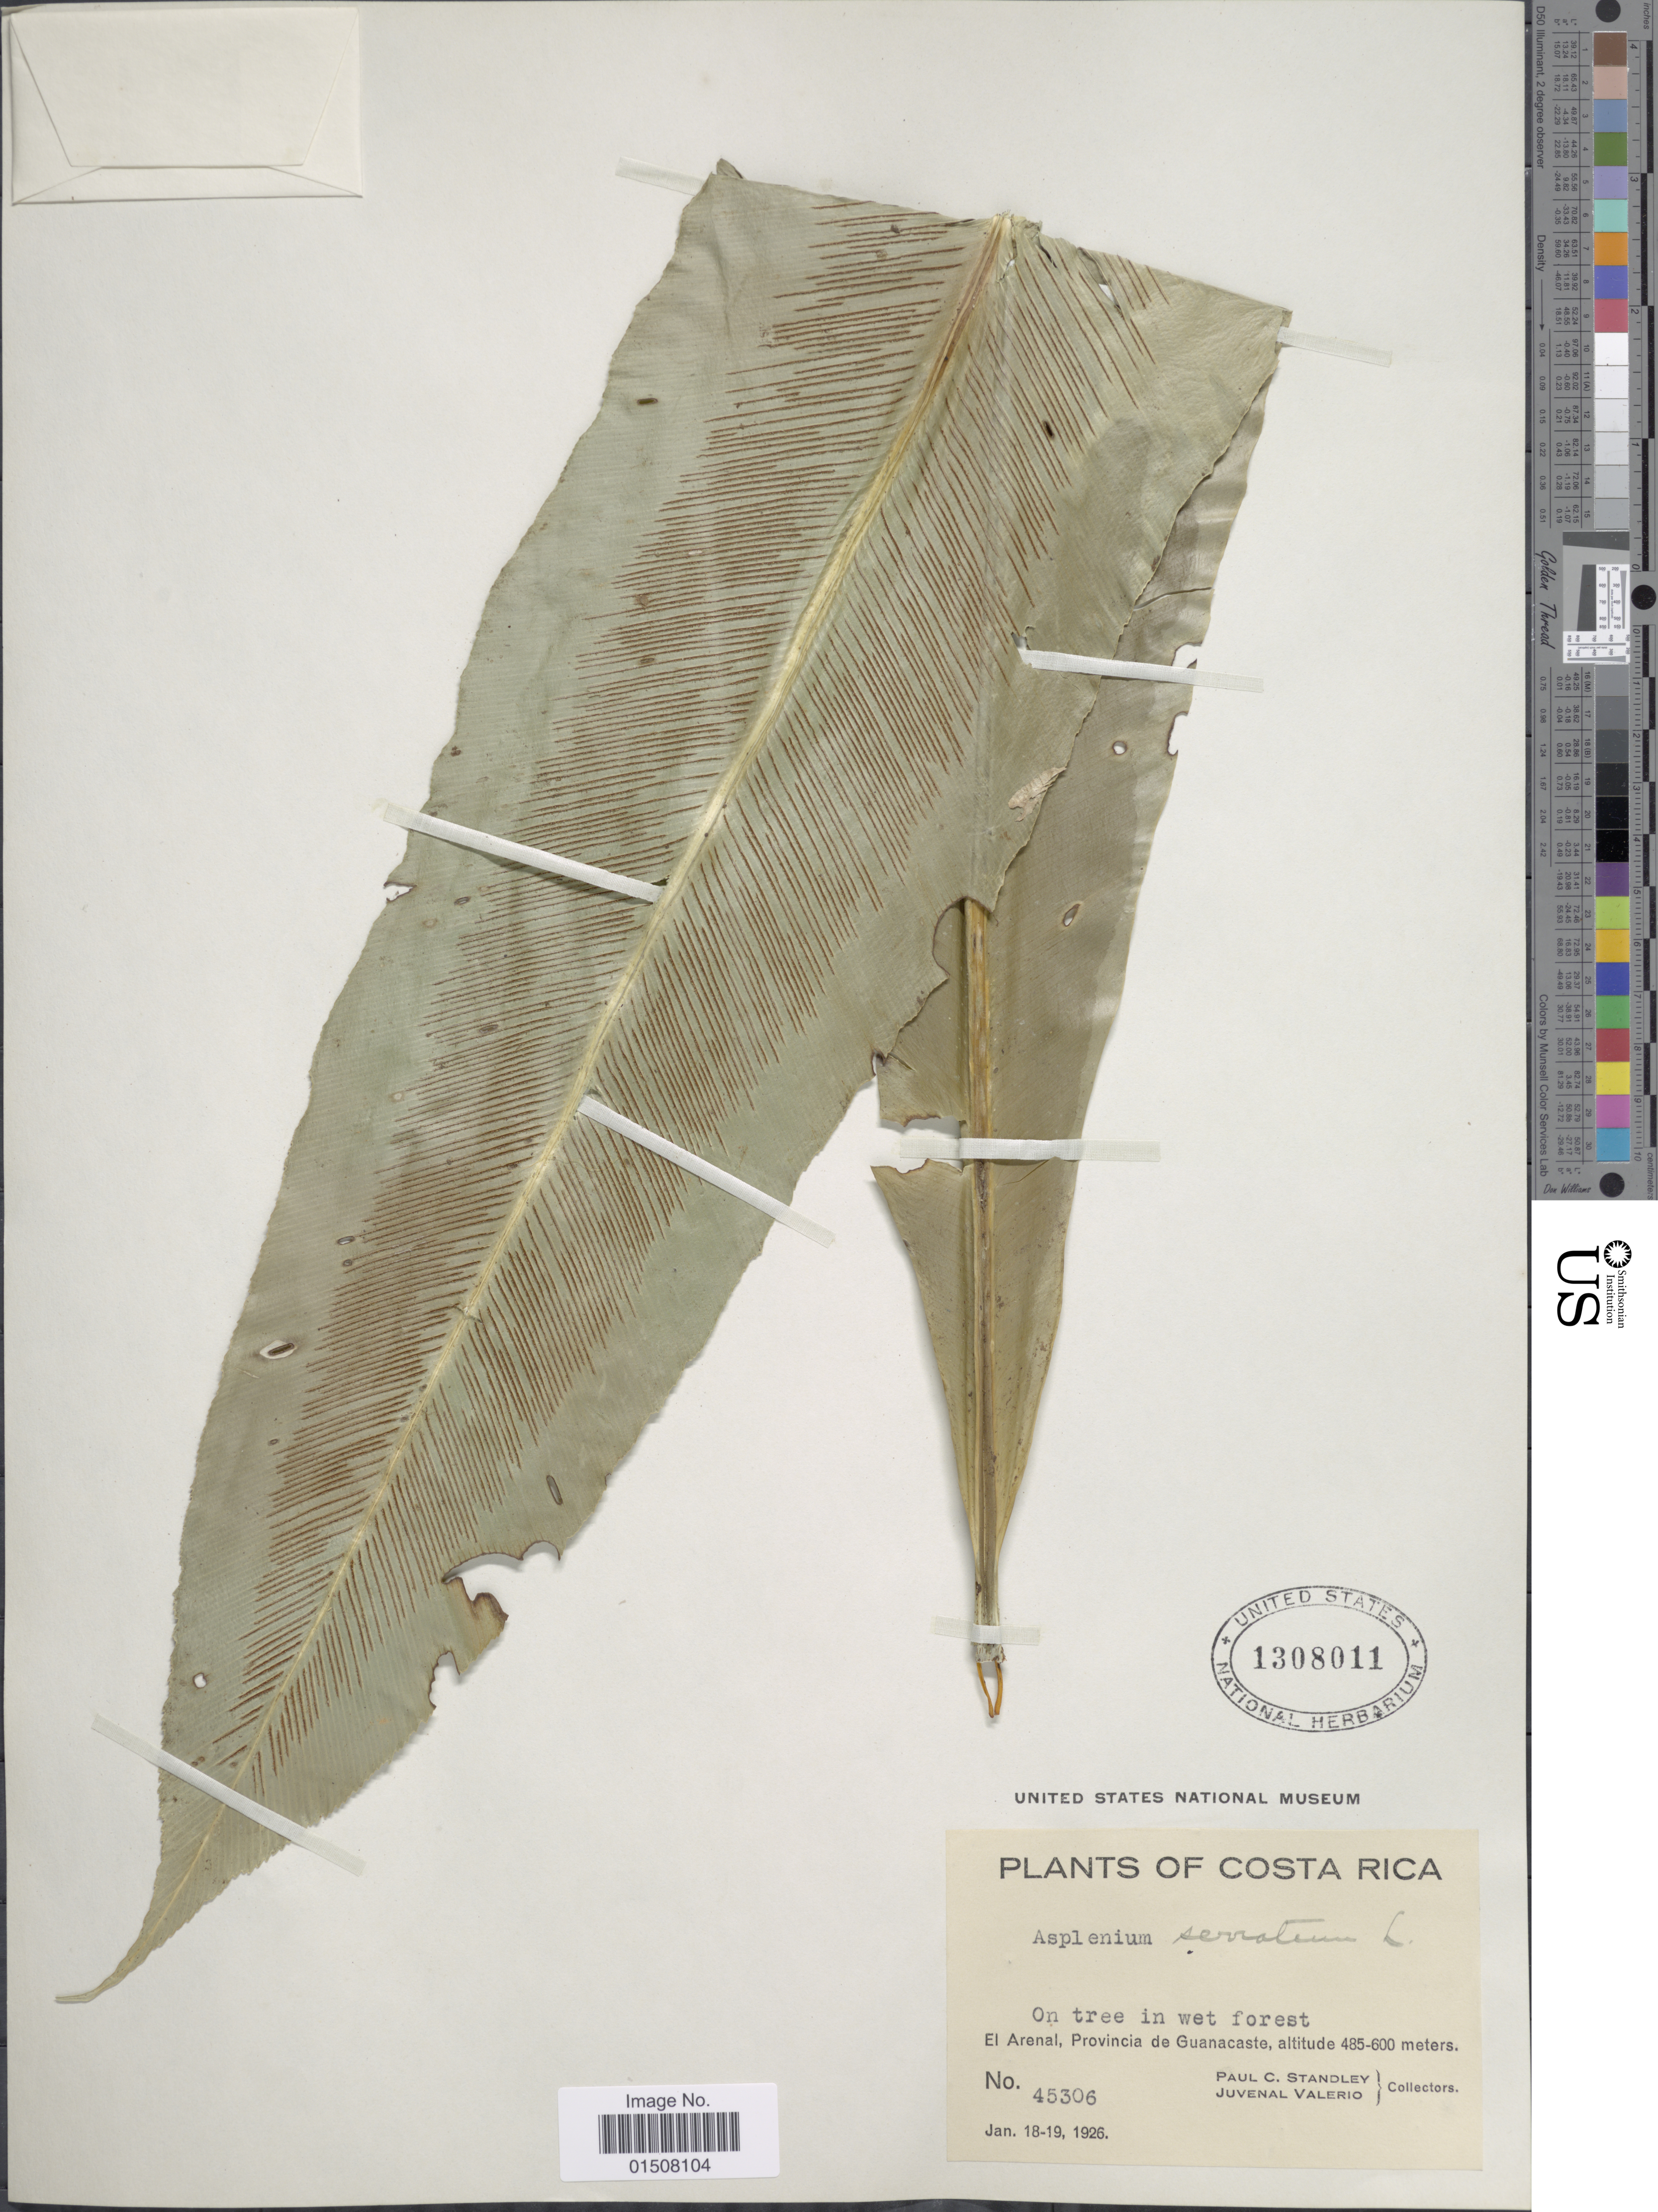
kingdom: Plantae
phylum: Tracheophyta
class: Polypodiopsida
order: Polypodiales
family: Aspleniaceae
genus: Asplenium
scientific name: Asplenium serratum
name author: L.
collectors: P. C. Standley & J. Valerio R.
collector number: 45306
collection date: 1926-01-18/1926-01-19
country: Costa Rica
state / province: Guanacaste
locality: El Arenal, Provincia de Guanacaste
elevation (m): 485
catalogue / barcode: US 1308011